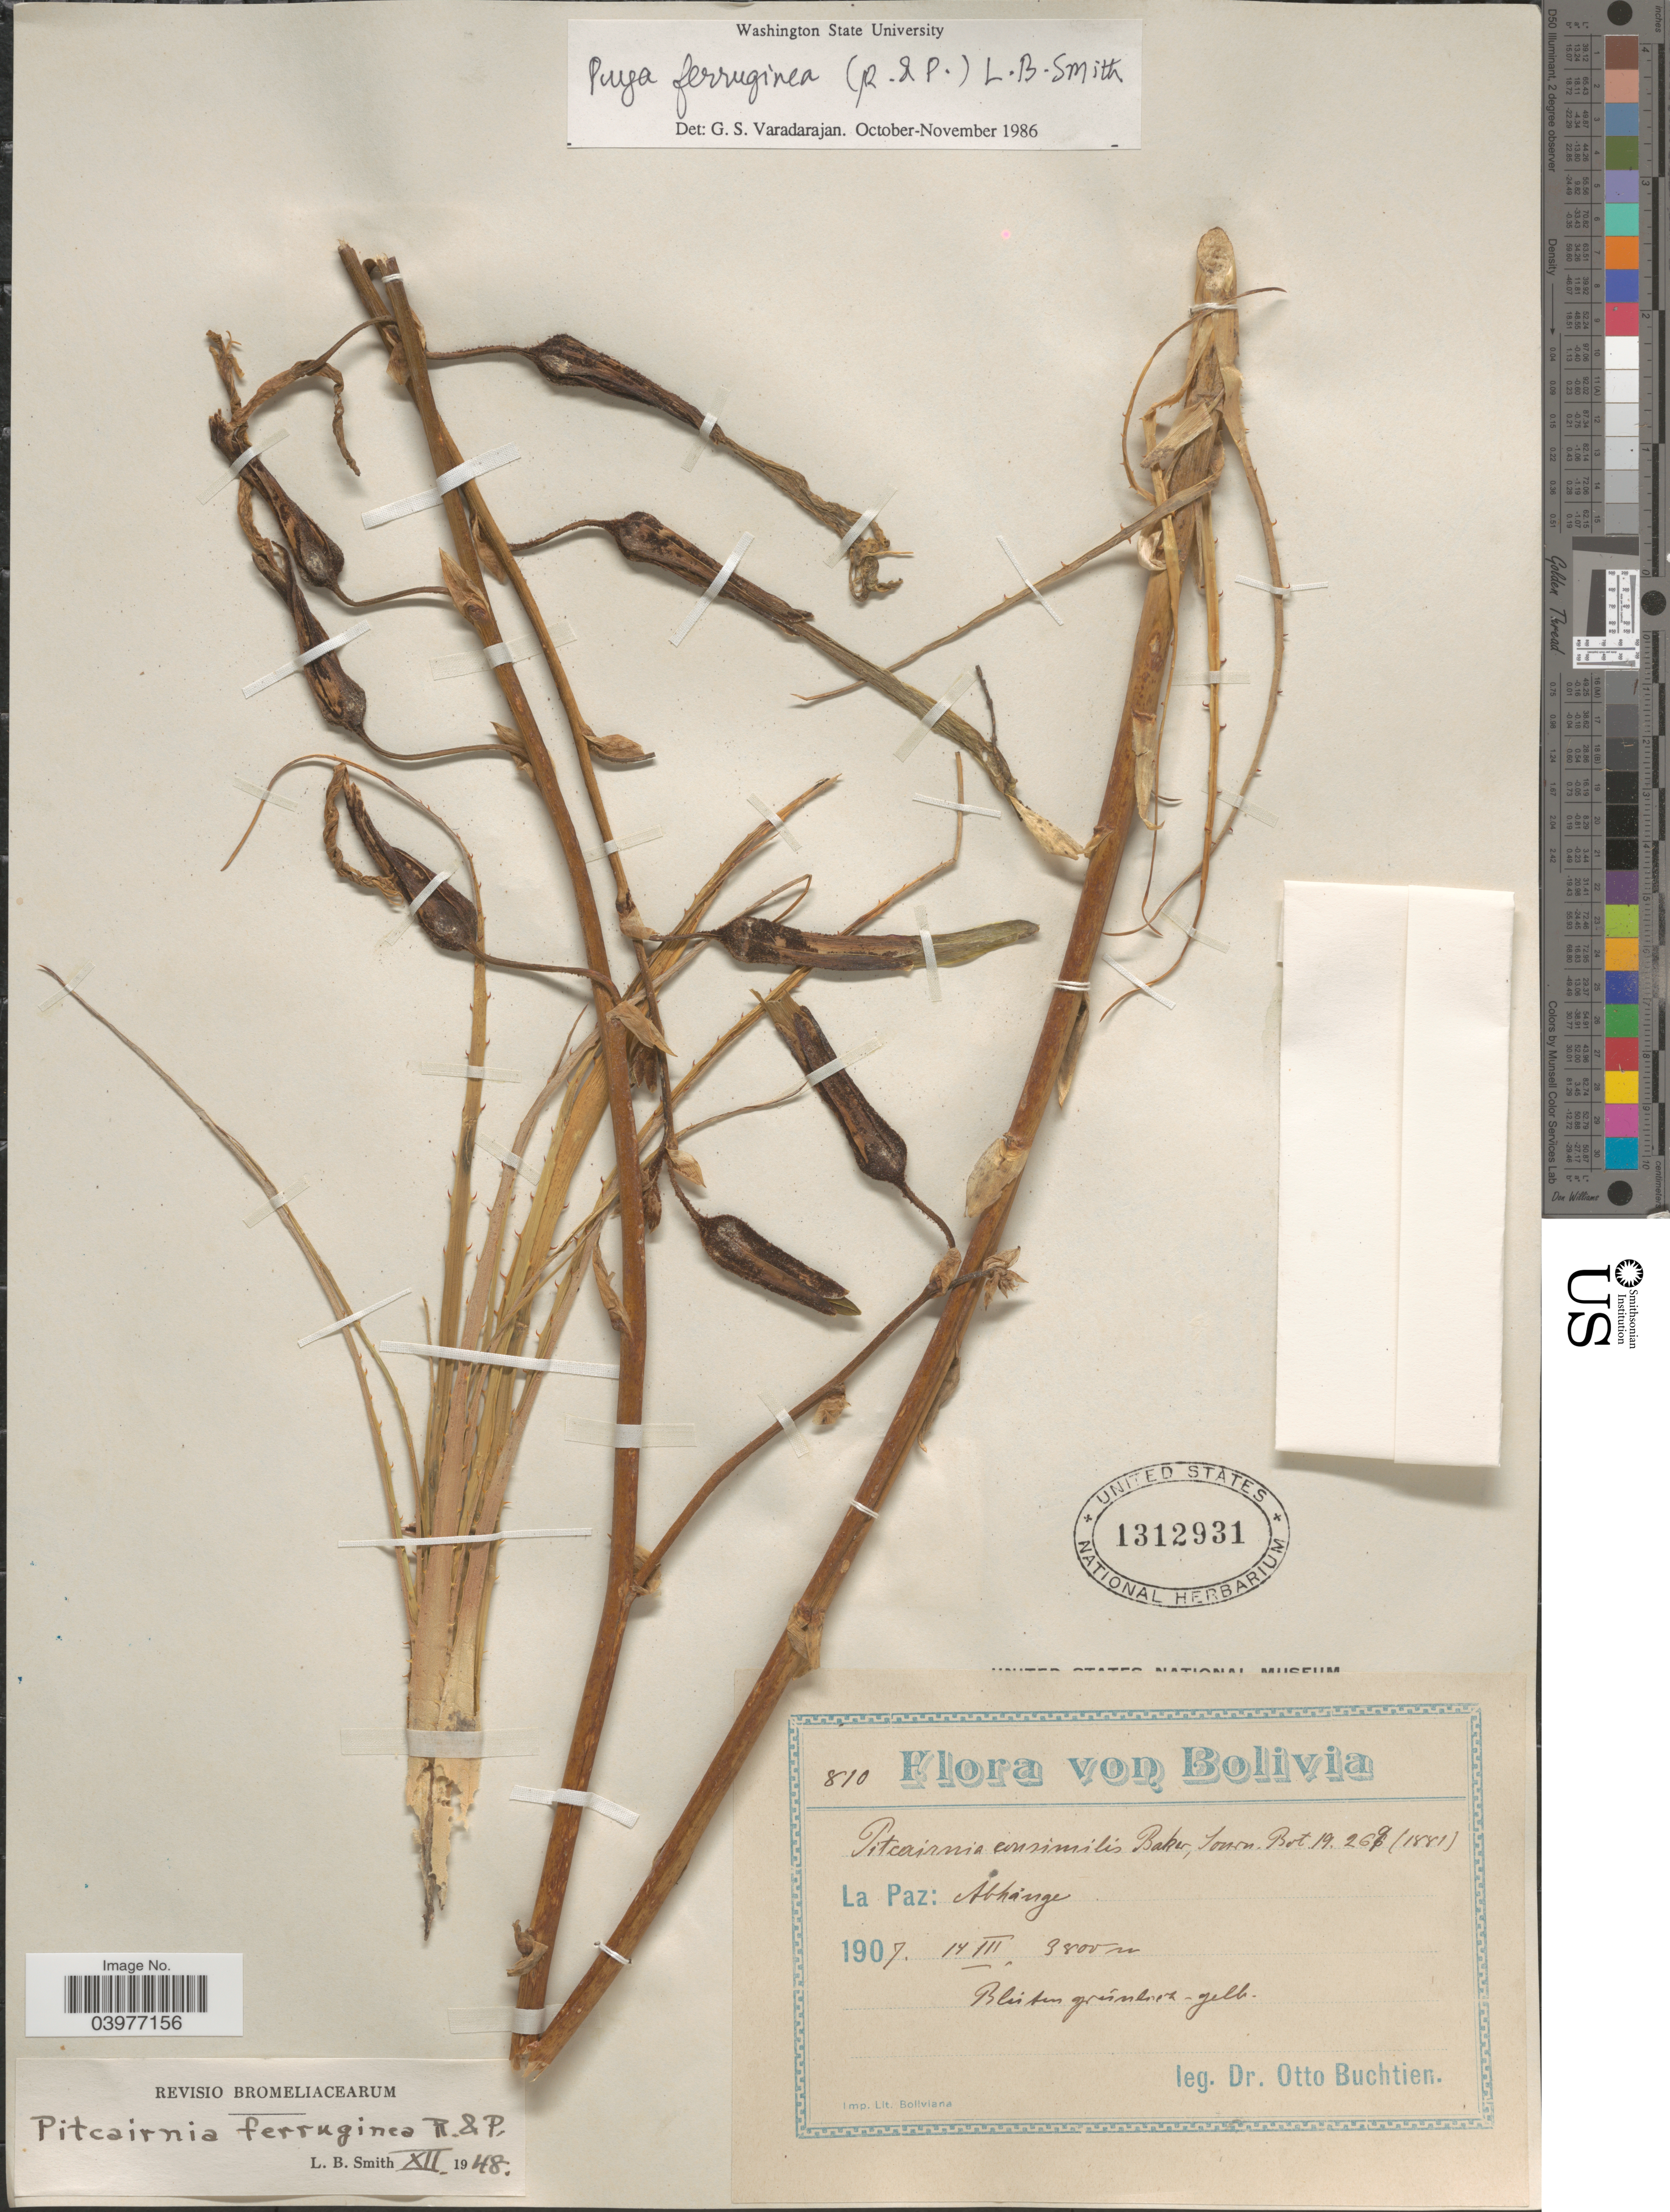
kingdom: Plantae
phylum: Tracheophyta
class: Liliopsida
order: Poales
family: Bromeliaceae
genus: Puya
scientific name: Puya ferruginea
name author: (Ruiz & Pav.) L.B. Sm.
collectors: O. Buchtien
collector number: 810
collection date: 1907-03-14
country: Bolivia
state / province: La Paz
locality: Abhinge.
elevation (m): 3800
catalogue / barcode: US 1312931